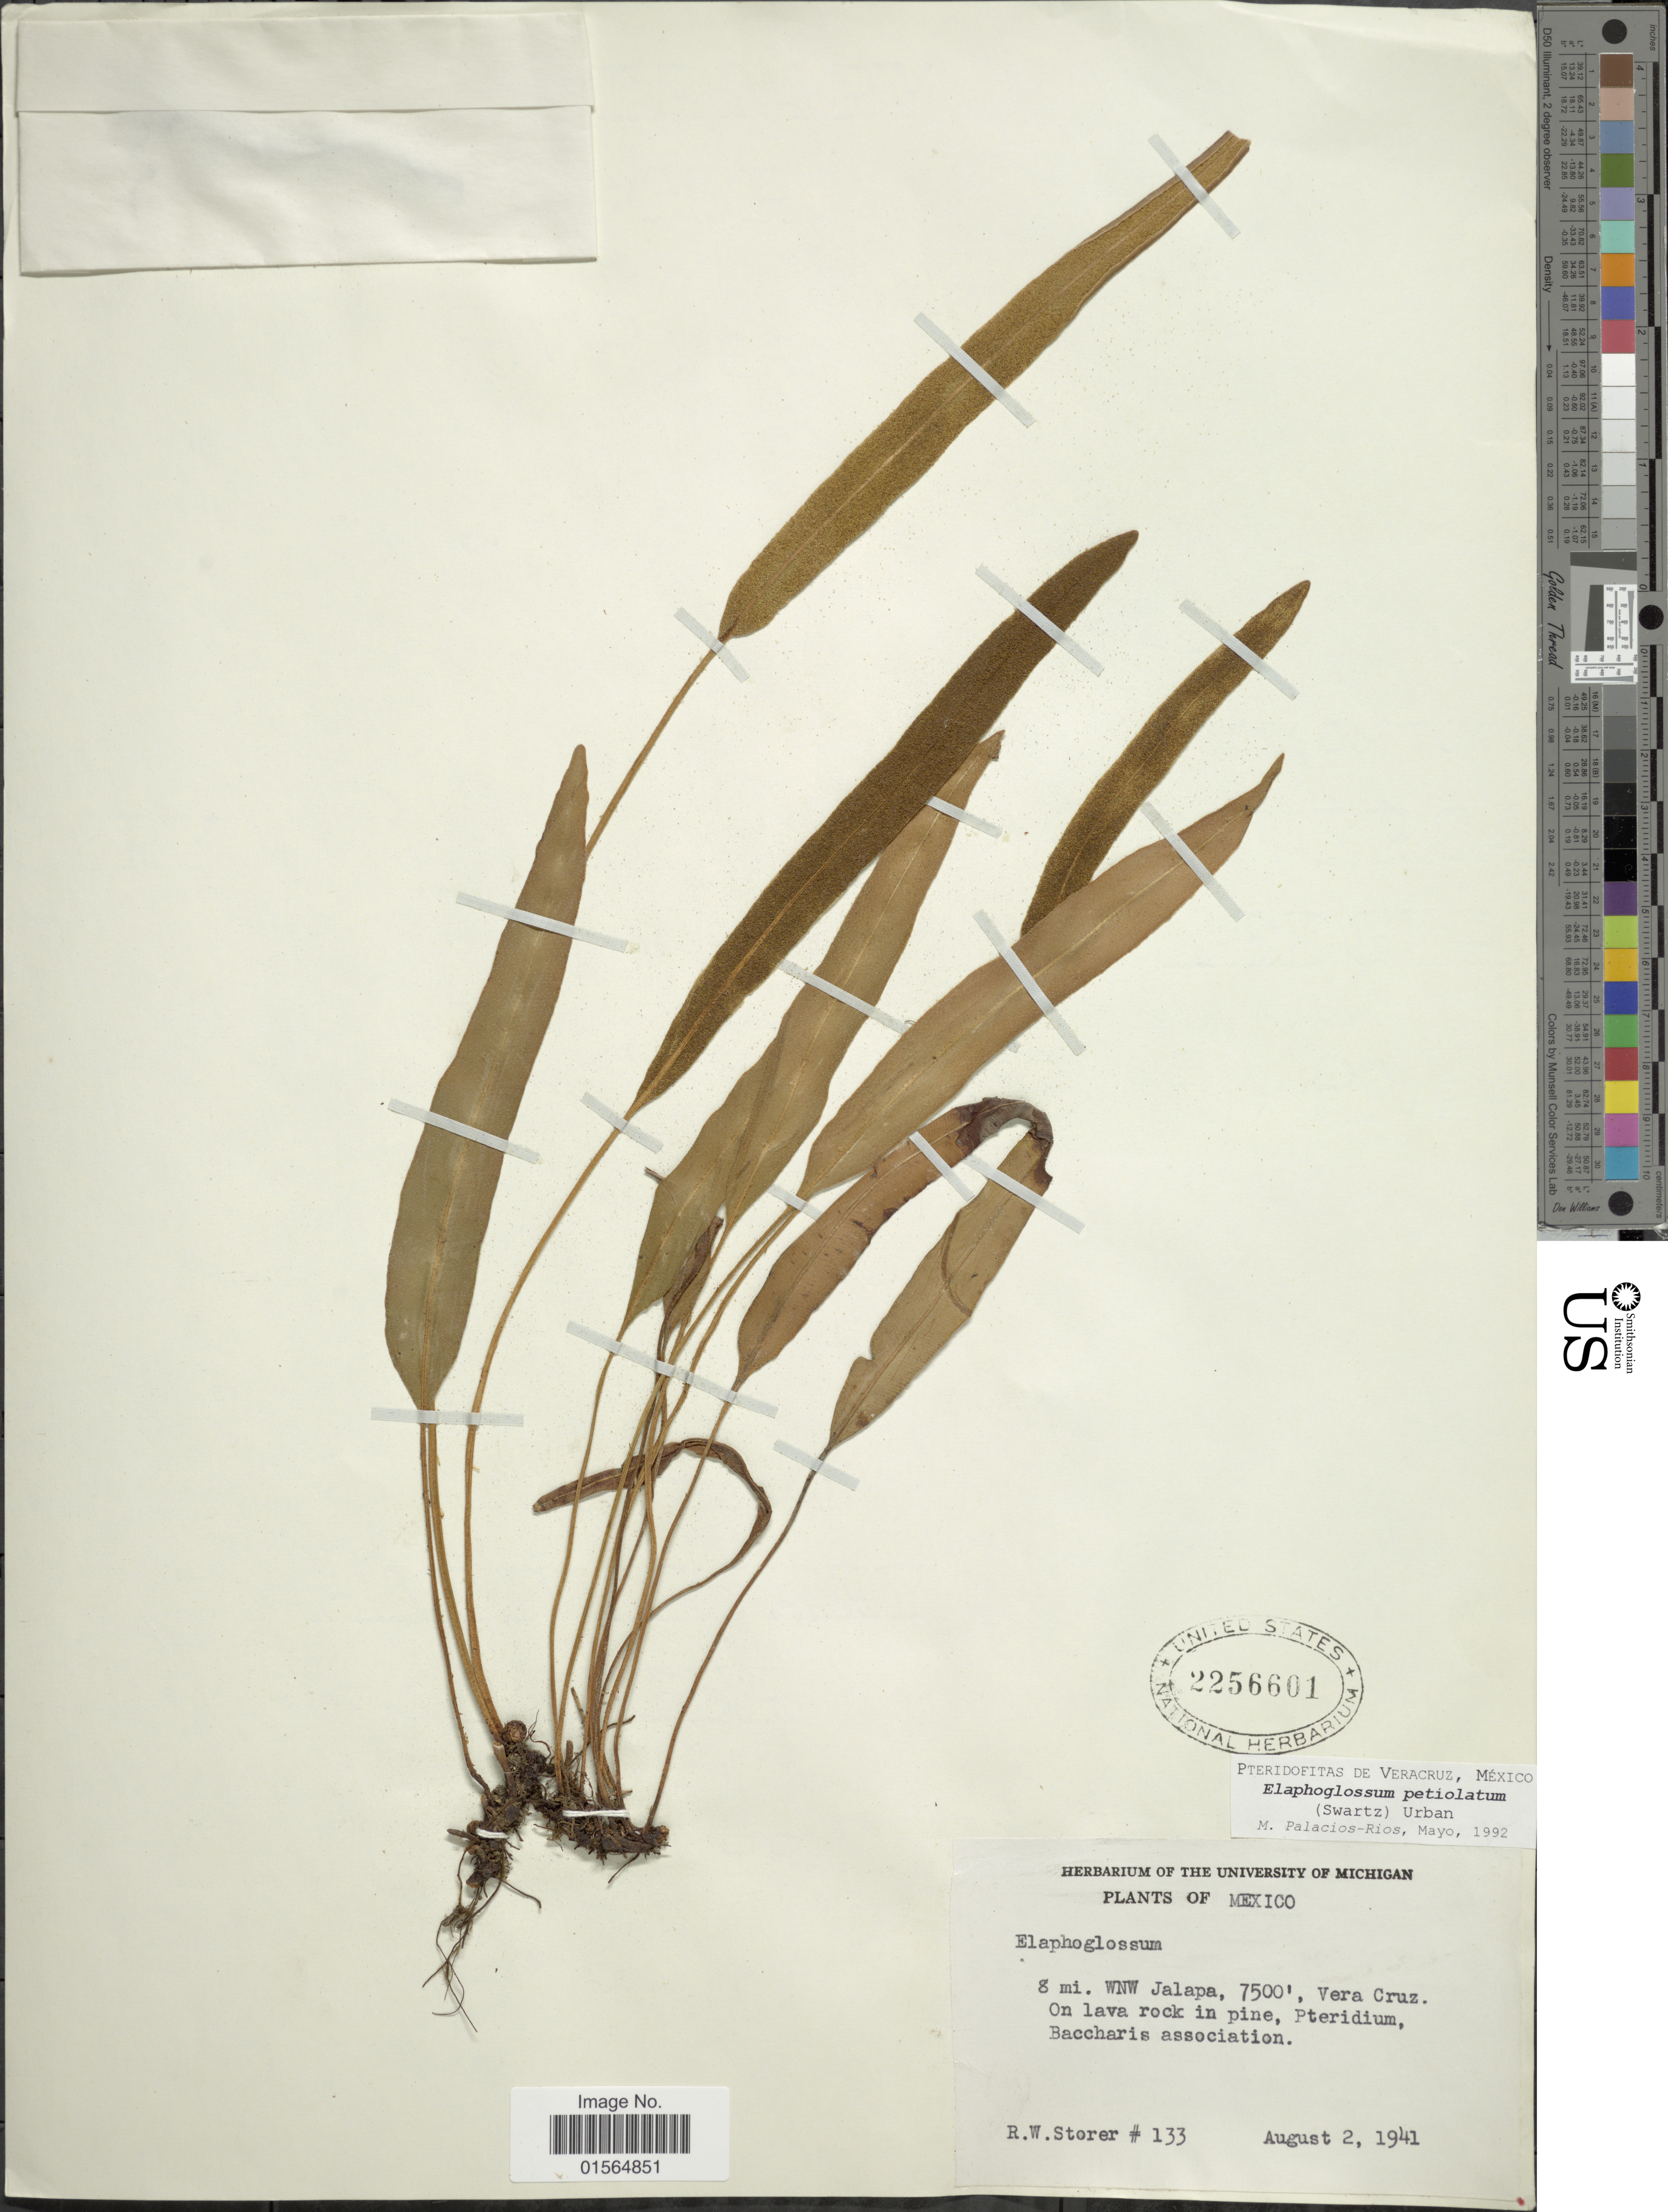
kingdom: Plantae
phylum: Tracheophyta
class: Polypodiopsida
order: Polypodiales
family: Dryopteridaceae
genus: Elaphoglossum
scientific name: Elaphoglossum petiolatum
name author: (Sw.) Urb.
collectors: R. Storer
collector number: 133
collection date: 1941-08-02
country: Mexico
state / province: Veracruz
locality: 8 mi. WNW Jalapa, On lava rock in pine, Pteridium, Baccharis association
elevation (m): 2286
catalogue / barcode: US 2256601